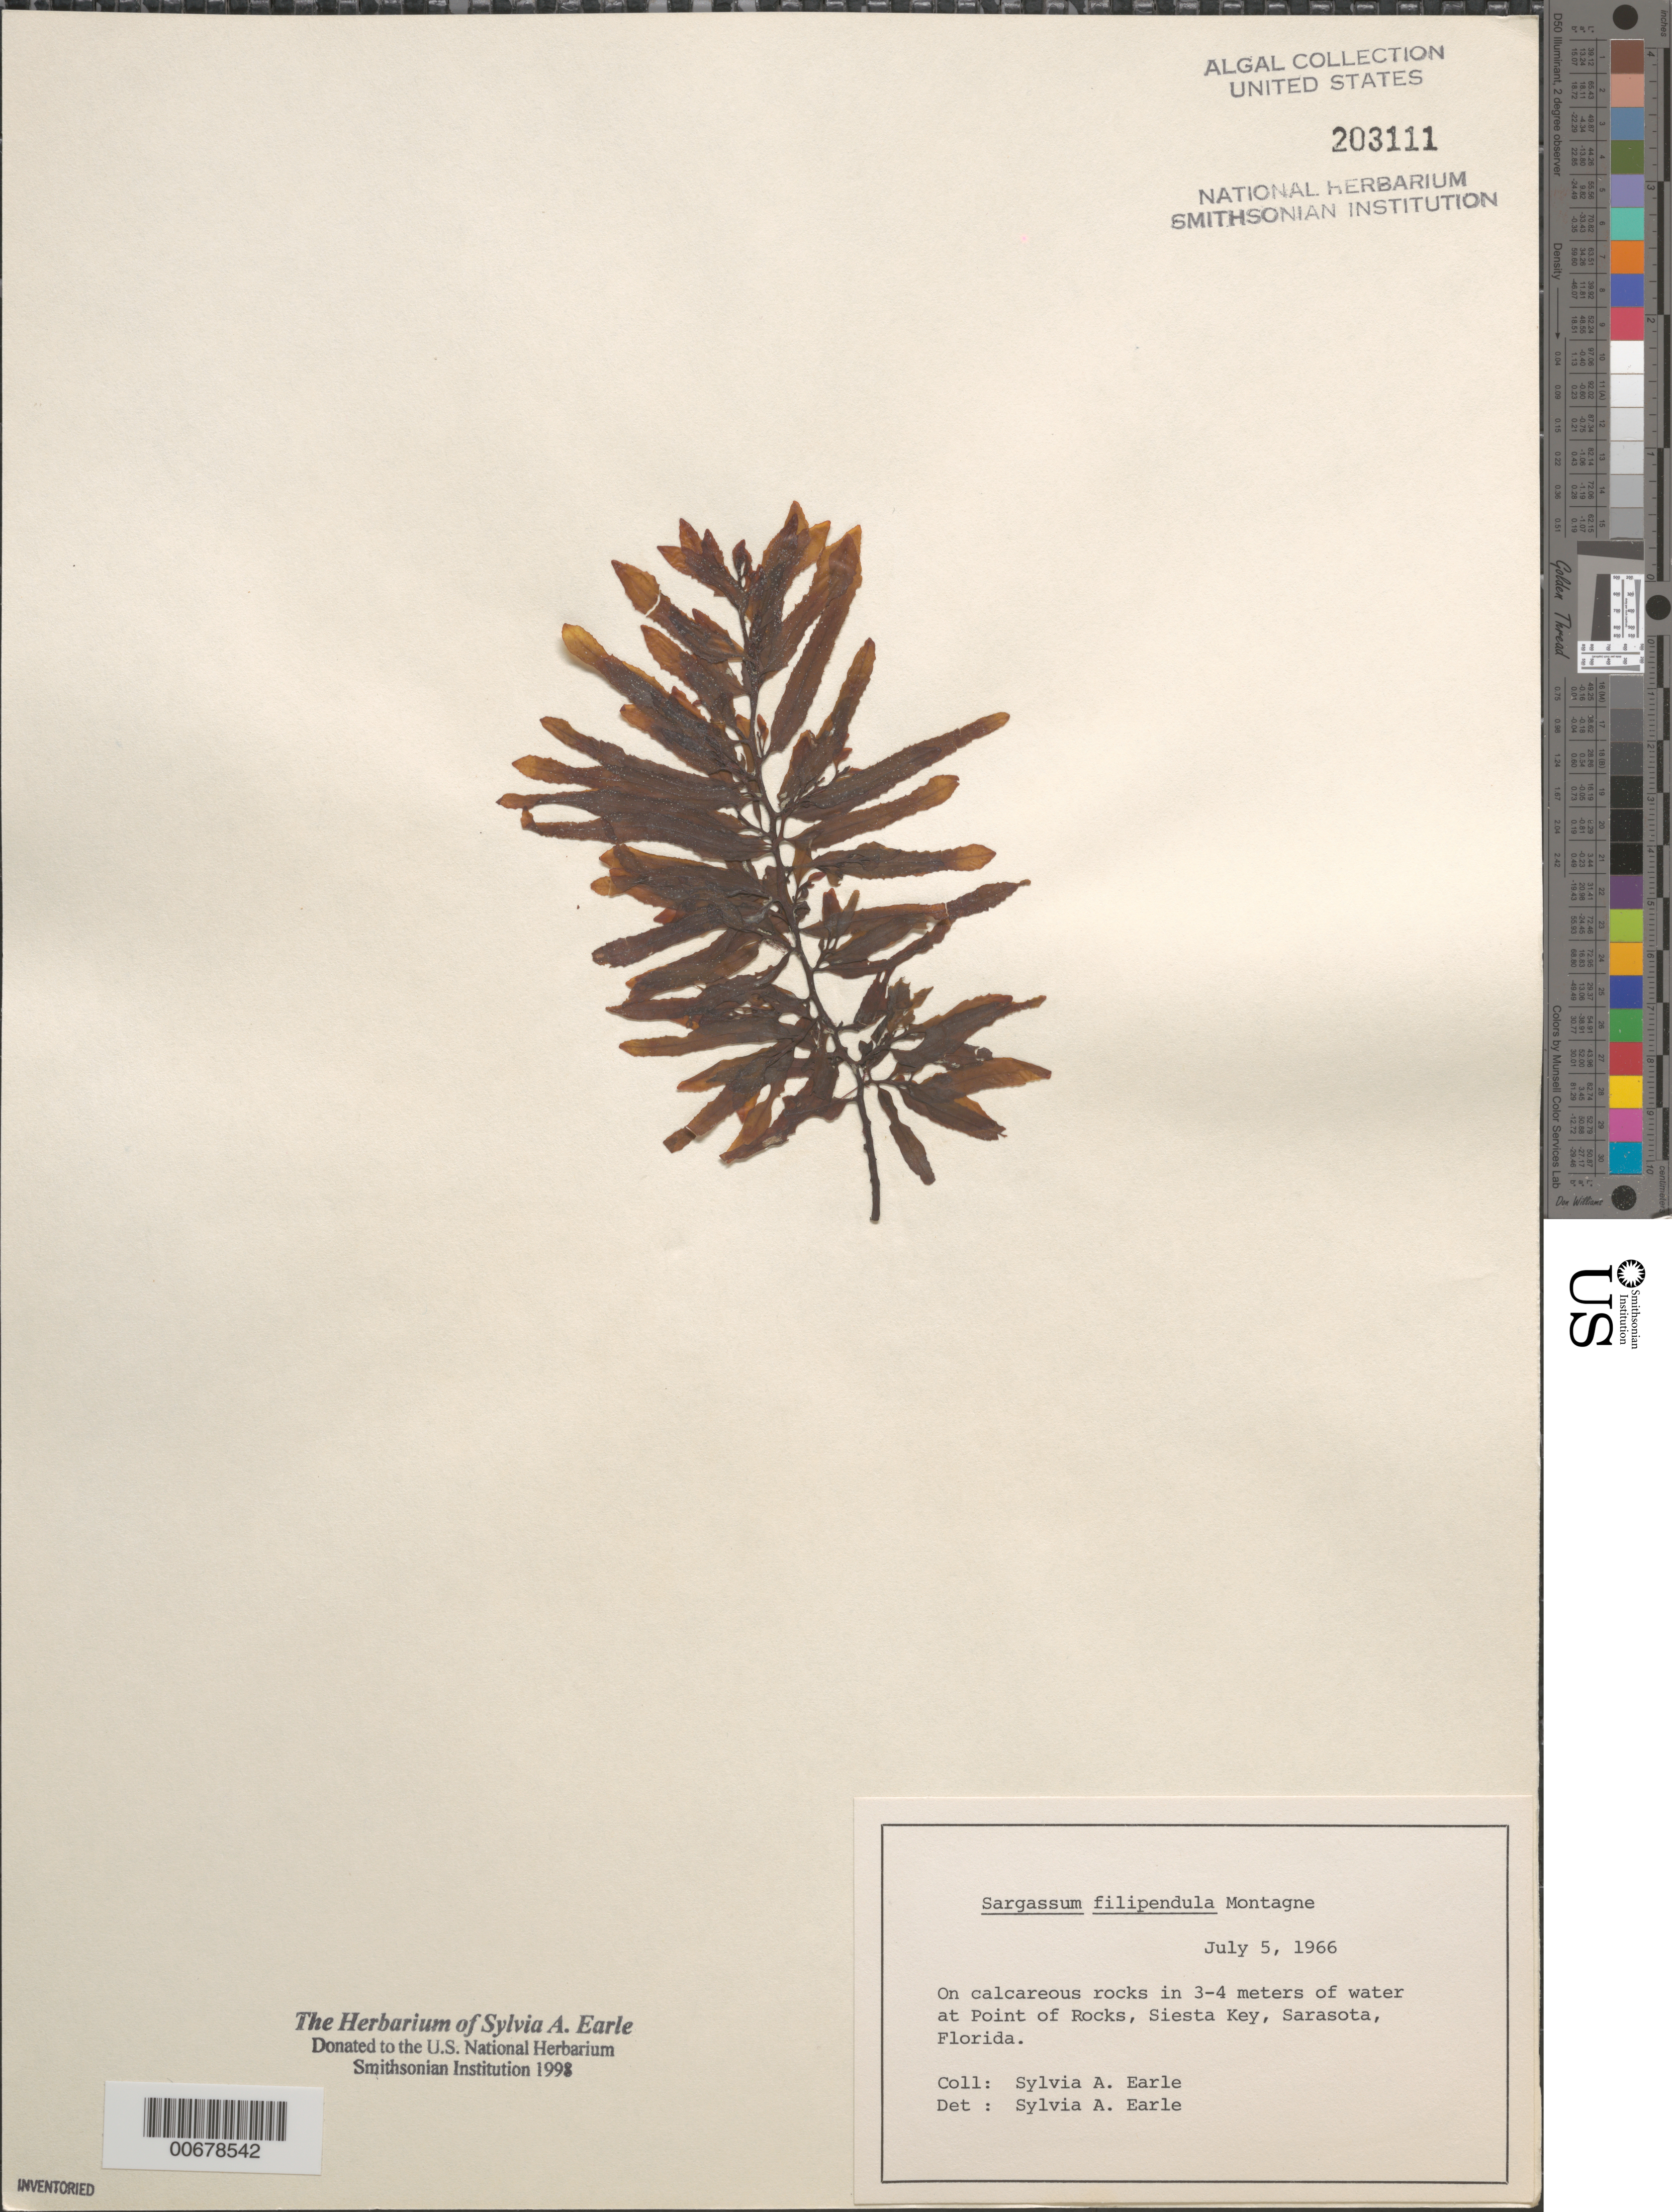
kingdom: Chromista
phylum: Ochrophyta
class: Phaeophyceae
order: Fucales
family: Sargassaceae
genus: Sargassum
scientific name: Sargassum filipendula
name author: C. Agardh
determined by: Earle, S. A.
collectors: S. A. Earle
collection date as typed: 05 Jul 1966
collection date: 1966-07-05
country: United States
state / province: Florida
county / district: Sarasota County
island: Siesta Key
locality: Point of Rocks, Sarasota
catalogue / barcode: US 203111